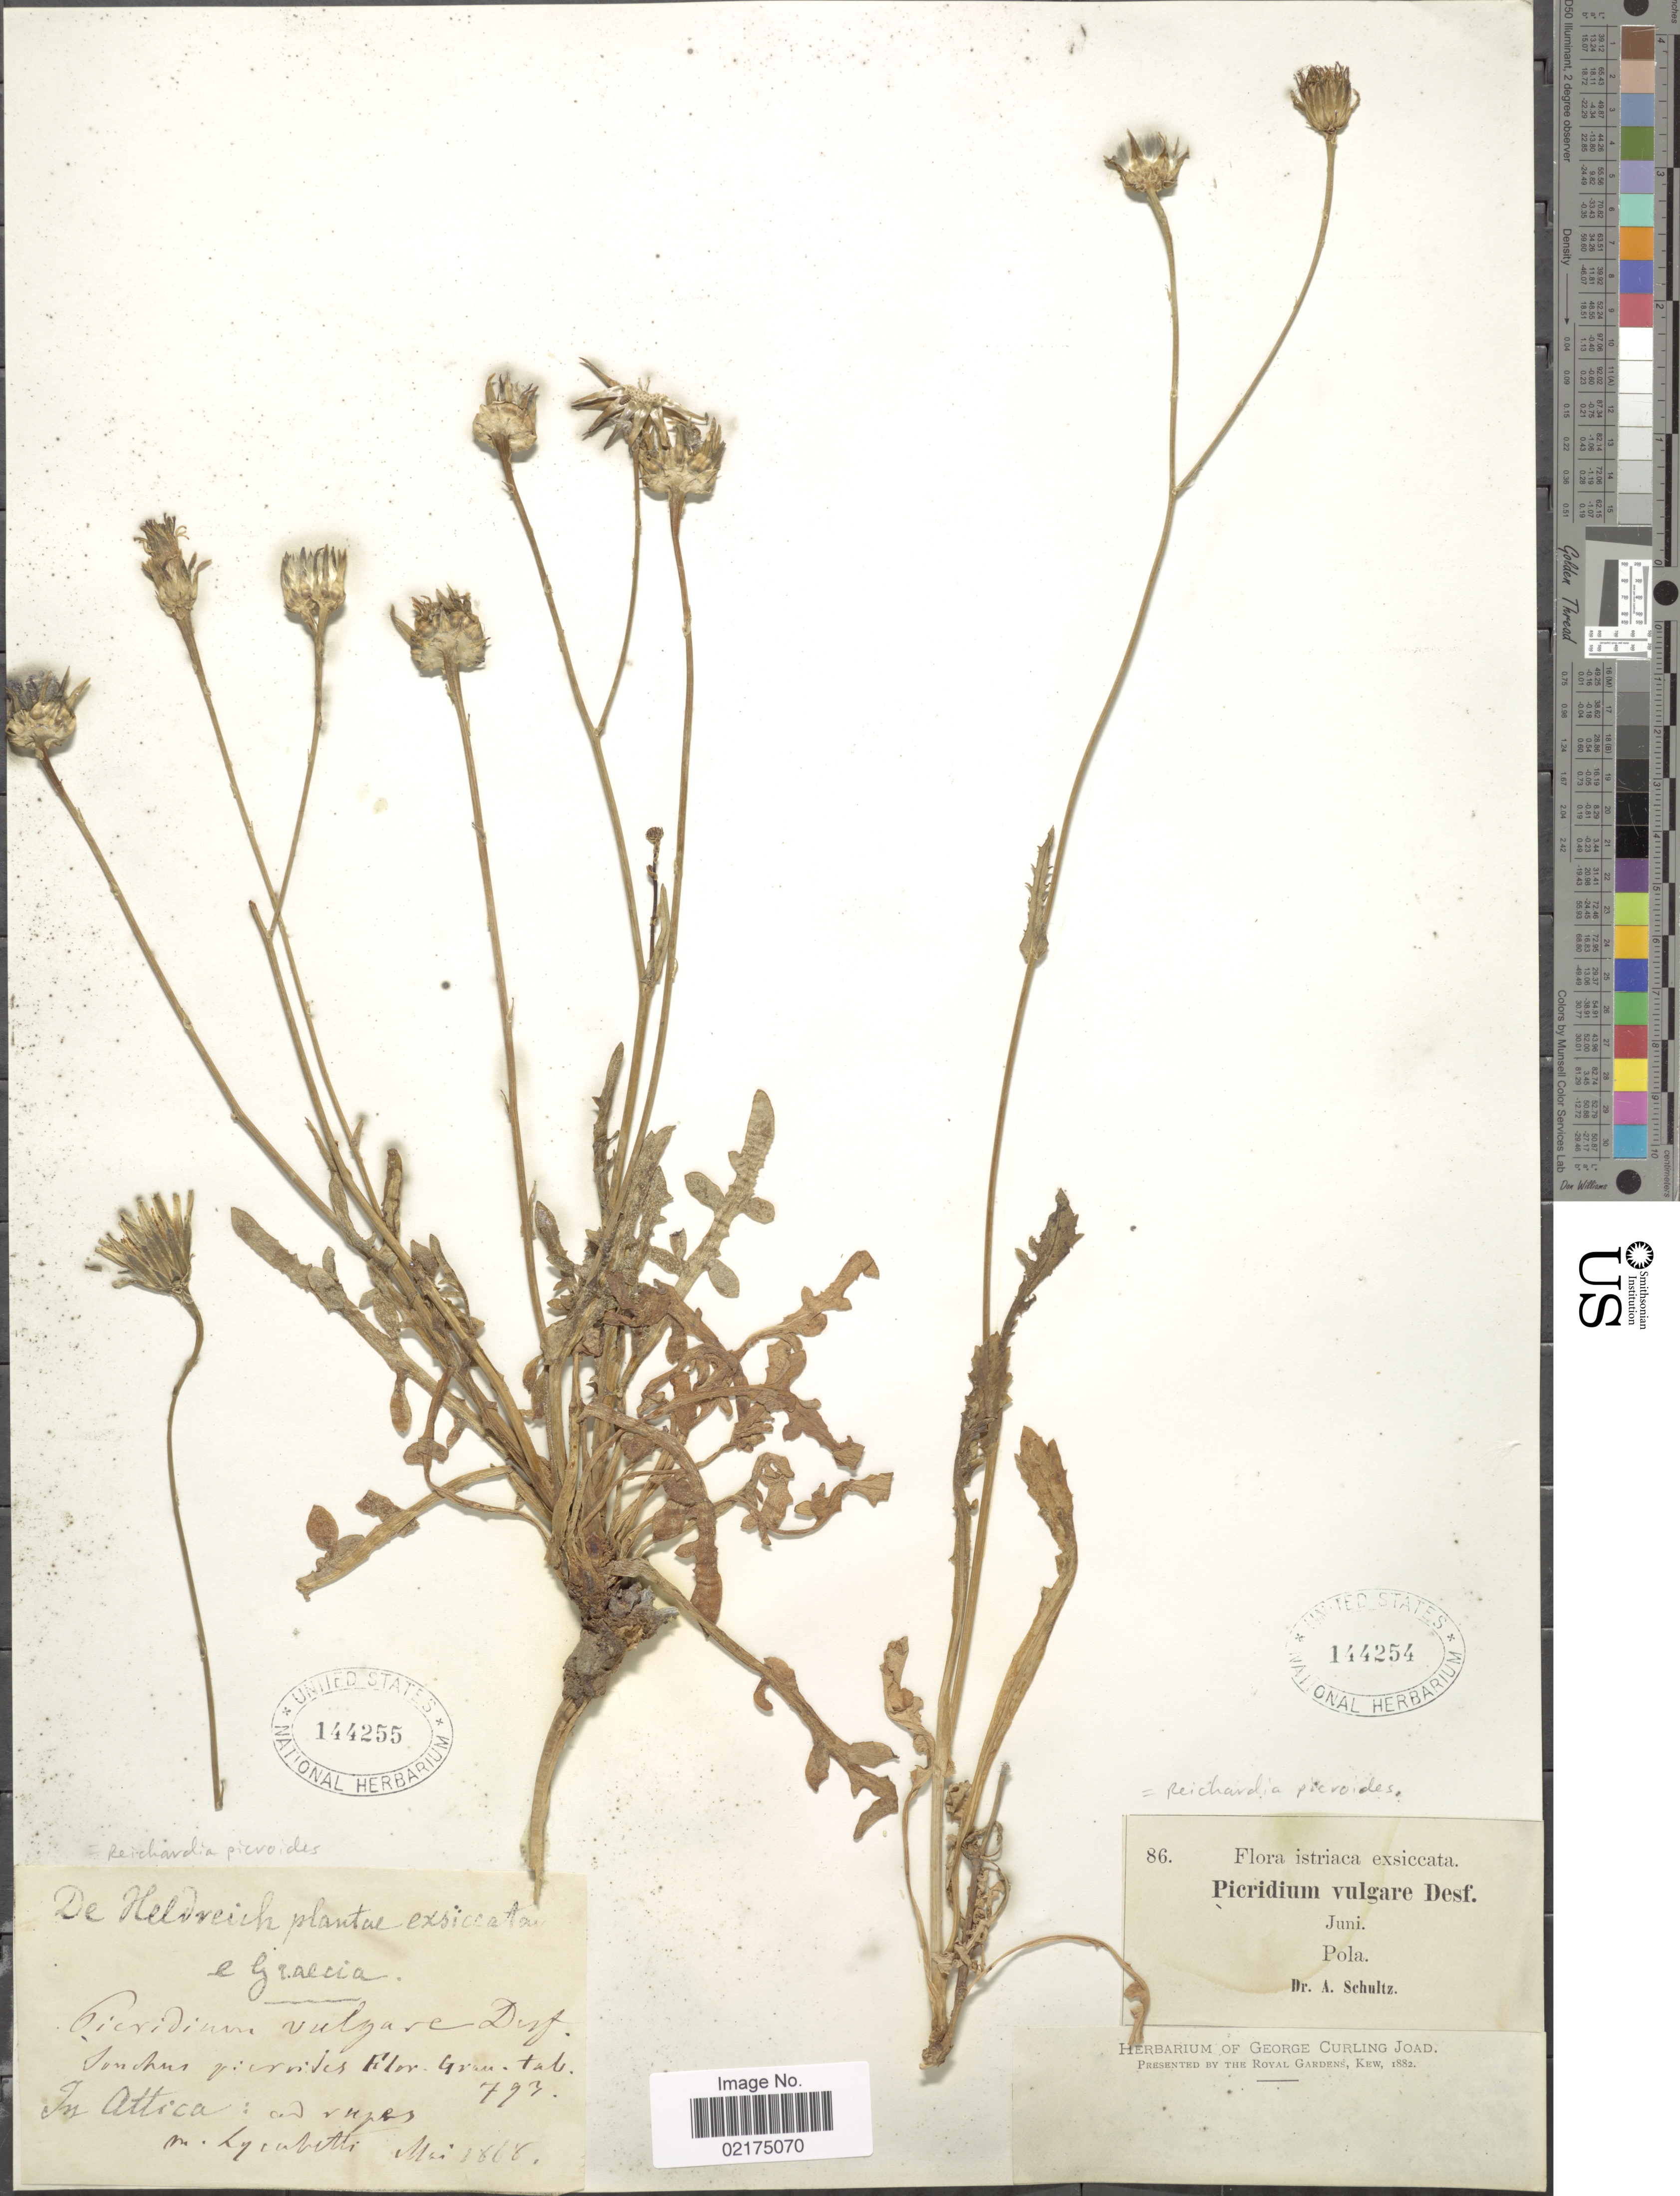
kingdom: Plantae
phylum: Tracheophyta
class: Magnoliopsida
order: Asterales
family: Asteraceae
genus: Reichardia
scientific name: Reichardia picroides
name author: (L.) Roth.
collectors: -. De Heldreich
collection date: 1868-05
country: Greece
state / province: Attica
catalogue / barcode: US 144255